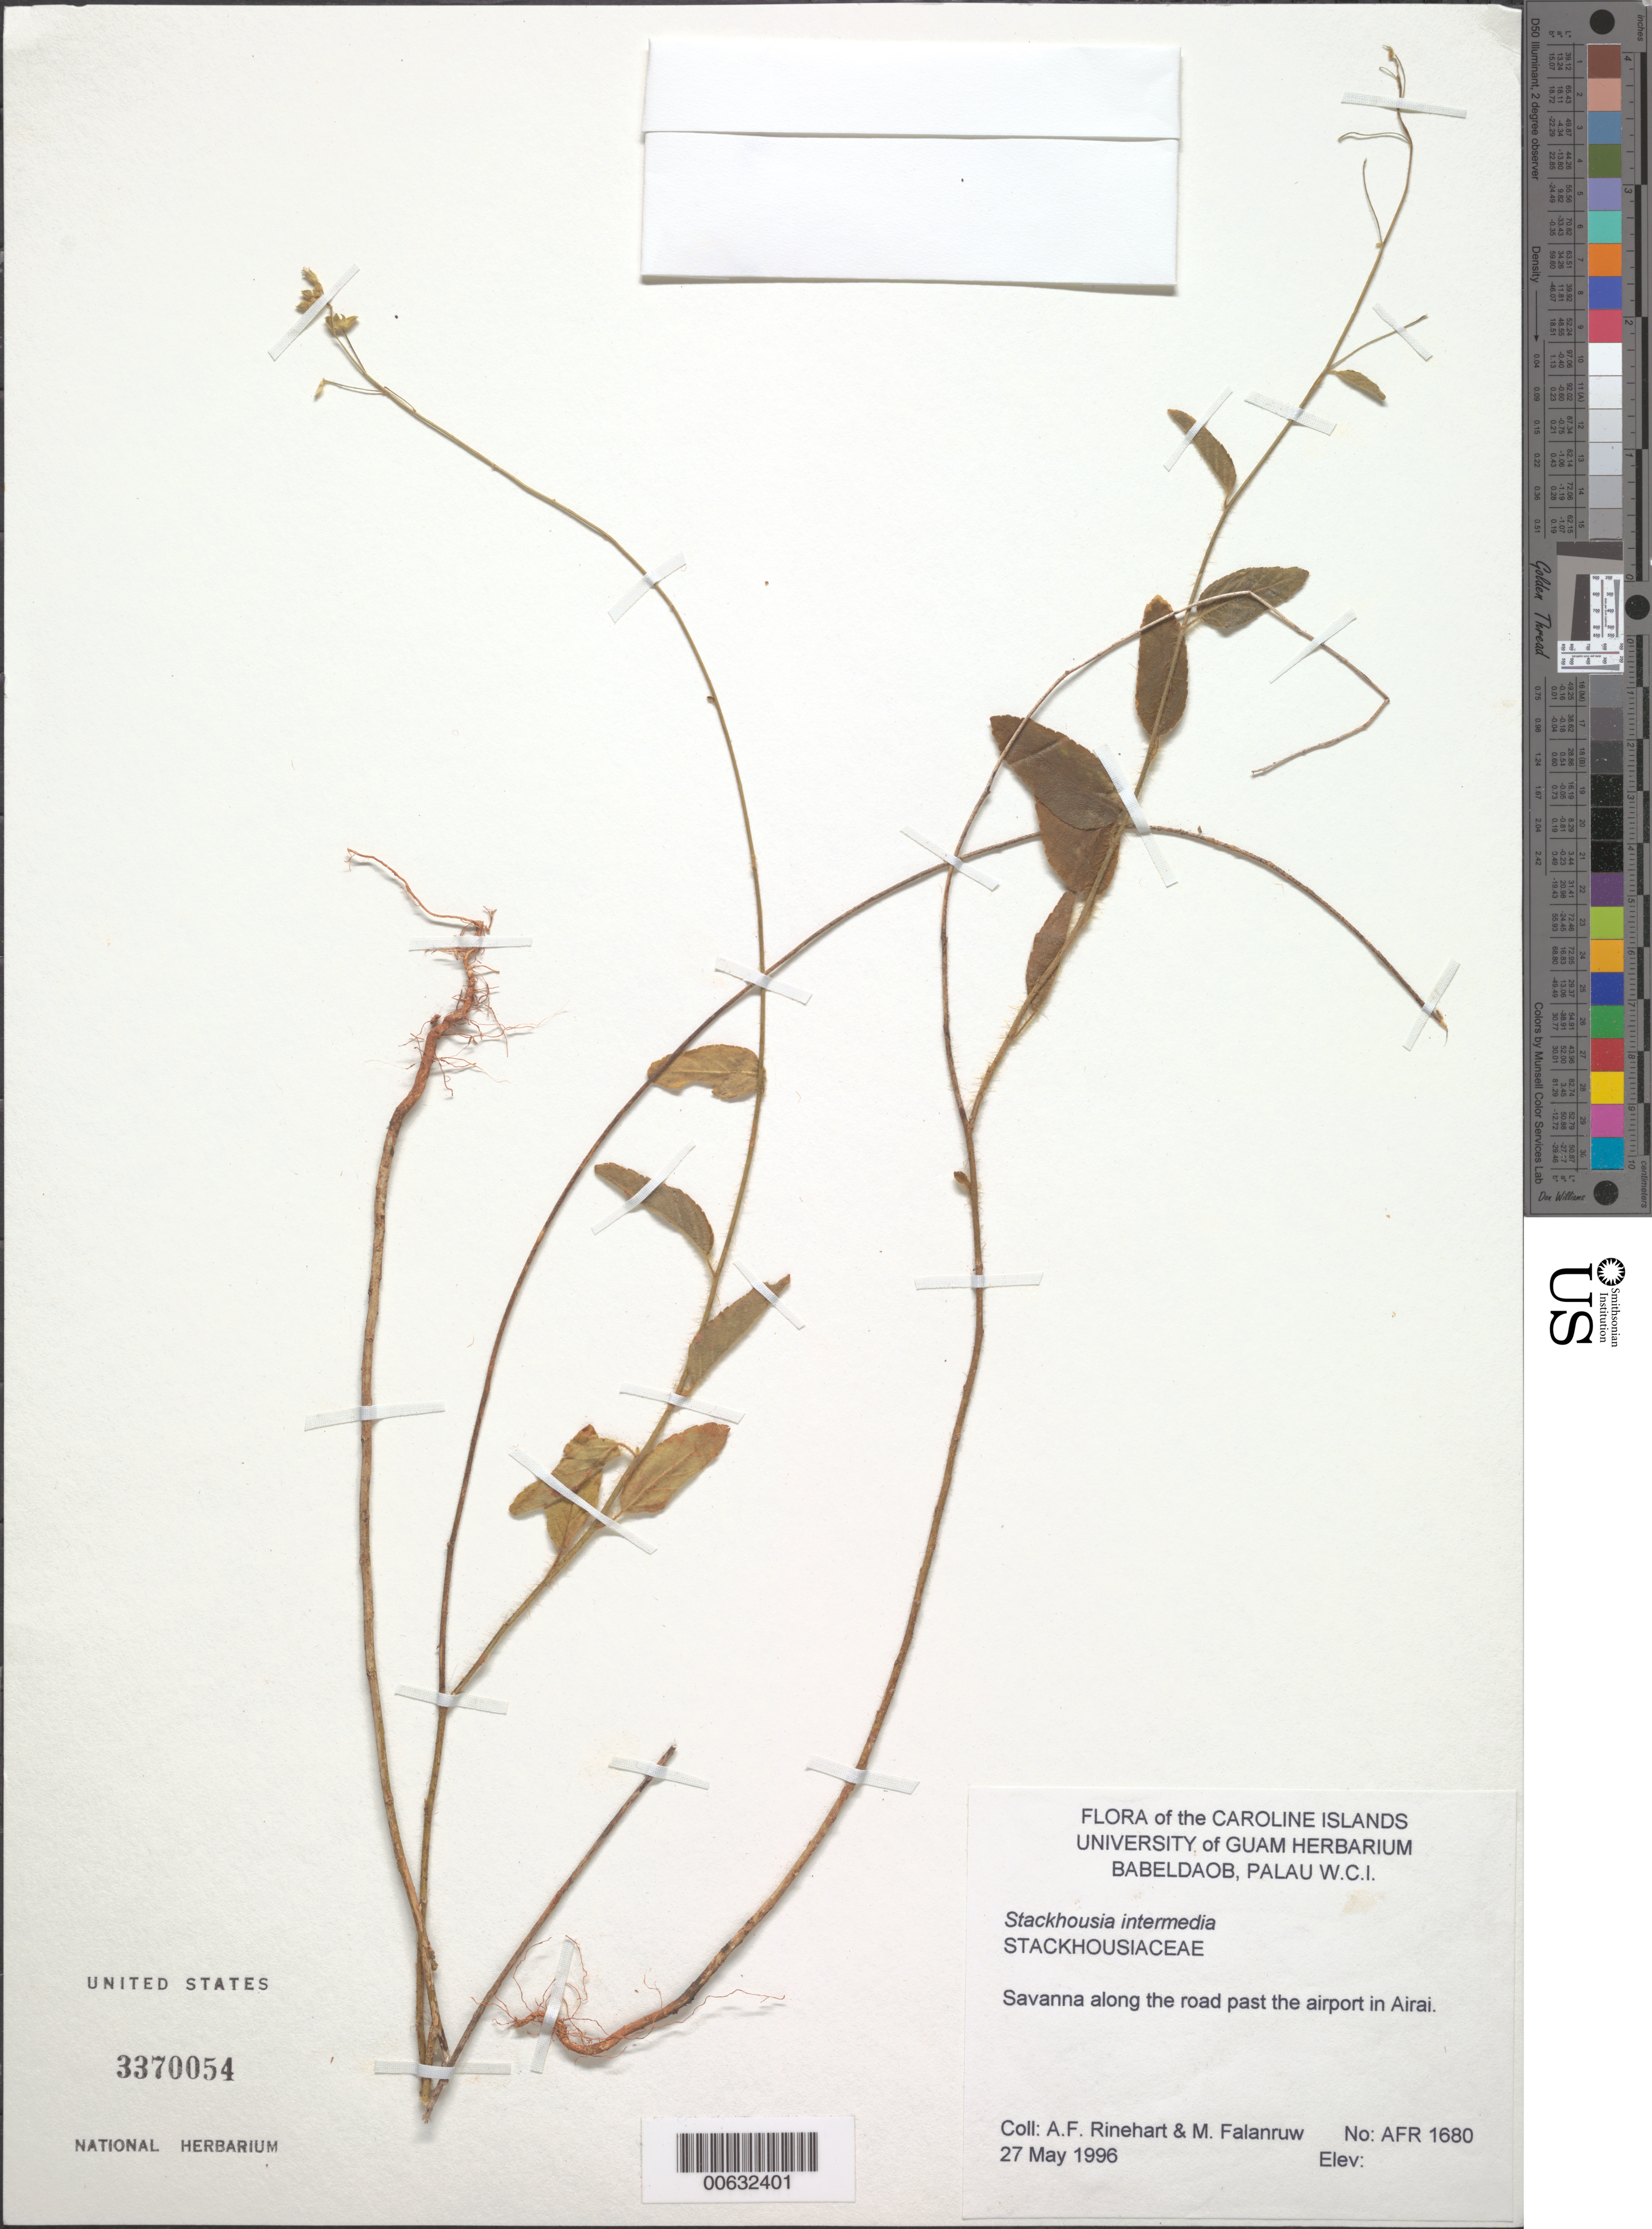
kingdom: Plantae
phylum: Tracheophyta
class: Magnoliopsida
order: Celastrales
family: Celastraceae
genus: Stackhousia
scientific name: Stackhousia intermedia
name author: F.M. Bailey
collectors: A. Rinehart & M. Falanruw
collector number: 1680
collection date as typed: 27 May 1996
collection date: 1996-05-27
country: Palau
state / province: Airai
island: Babeldaob [Babelthuap]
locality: (Babeldaob) road near the airport in Airai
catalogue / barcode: US 3370054